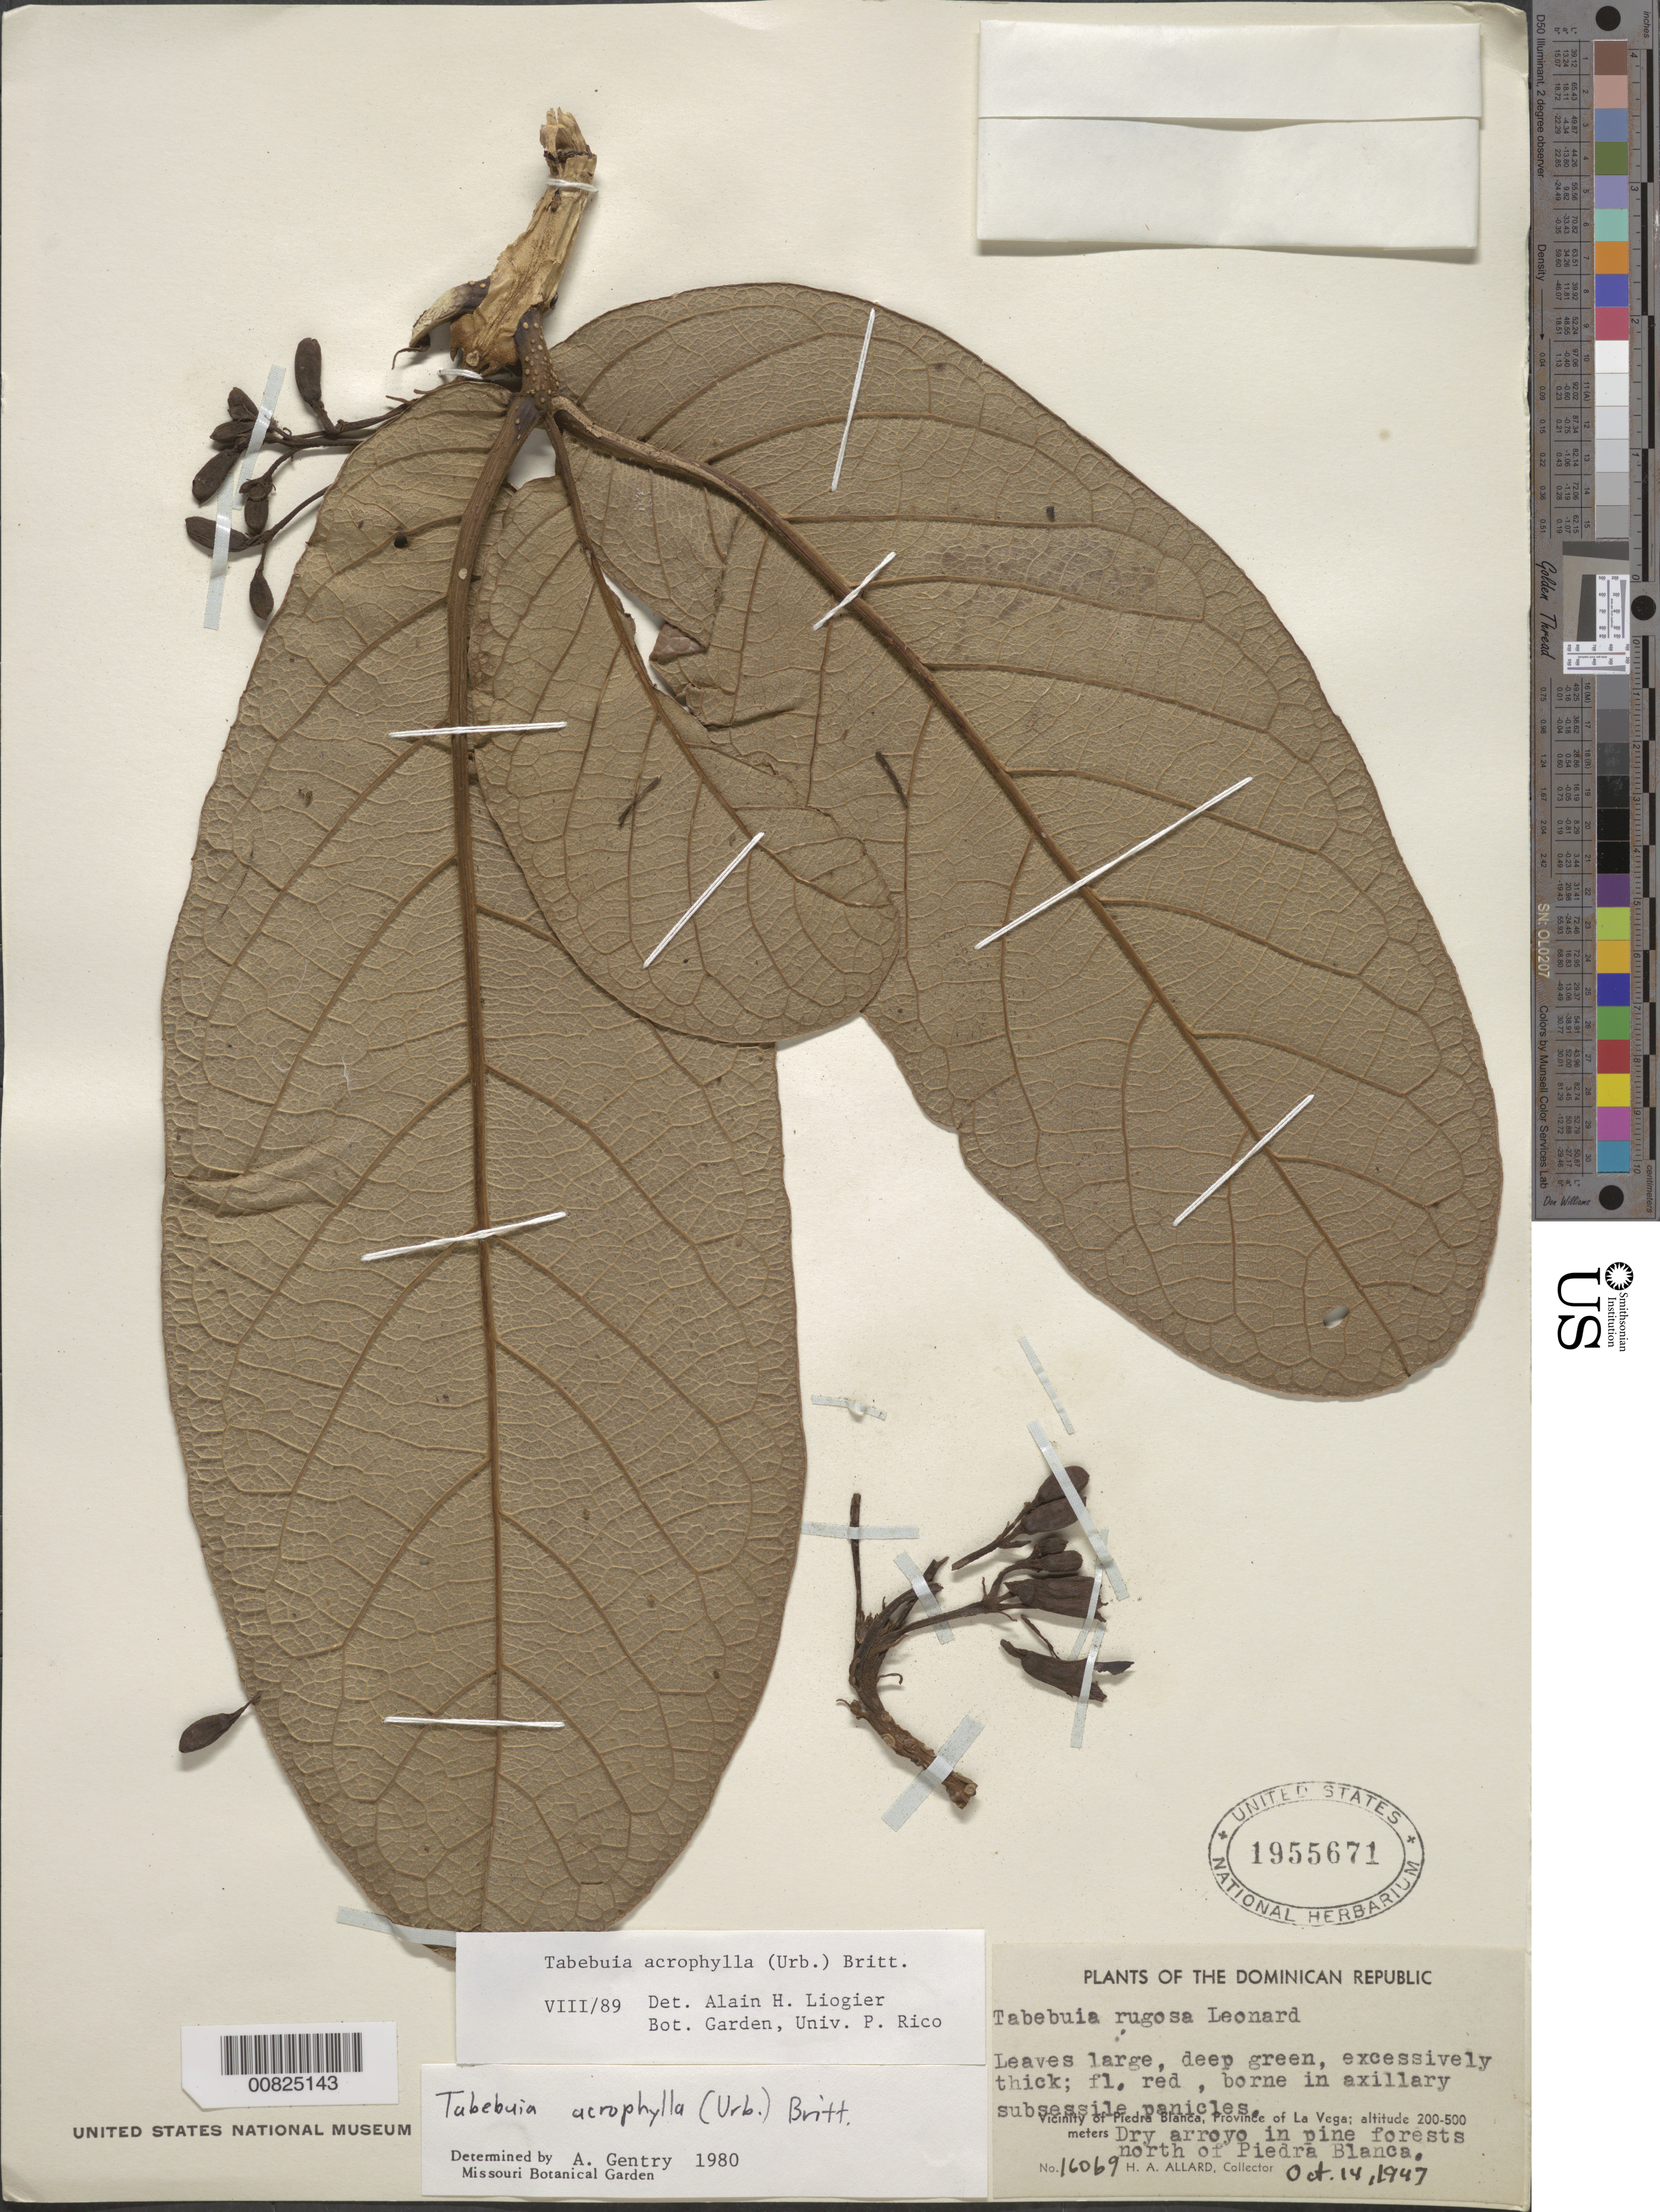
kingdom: Plantae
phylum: Tracheophyta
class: Magnoliopsida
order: Lamiales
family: Bignoniaceae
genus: Tabebuia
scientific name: Tabebuia acrophylla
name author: (Urb.) Britton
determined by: Liogier, Alain H.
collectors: H. A. Allard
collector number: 16069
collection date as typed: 14 May 1969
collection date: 1969-05-14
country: Dominican Republic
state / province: La Vega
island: Hispaniola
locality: Vicinity of Piedra Blanca, N of city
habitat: Dry arroyo in pine forests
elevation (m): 200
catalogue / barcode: US 1955671